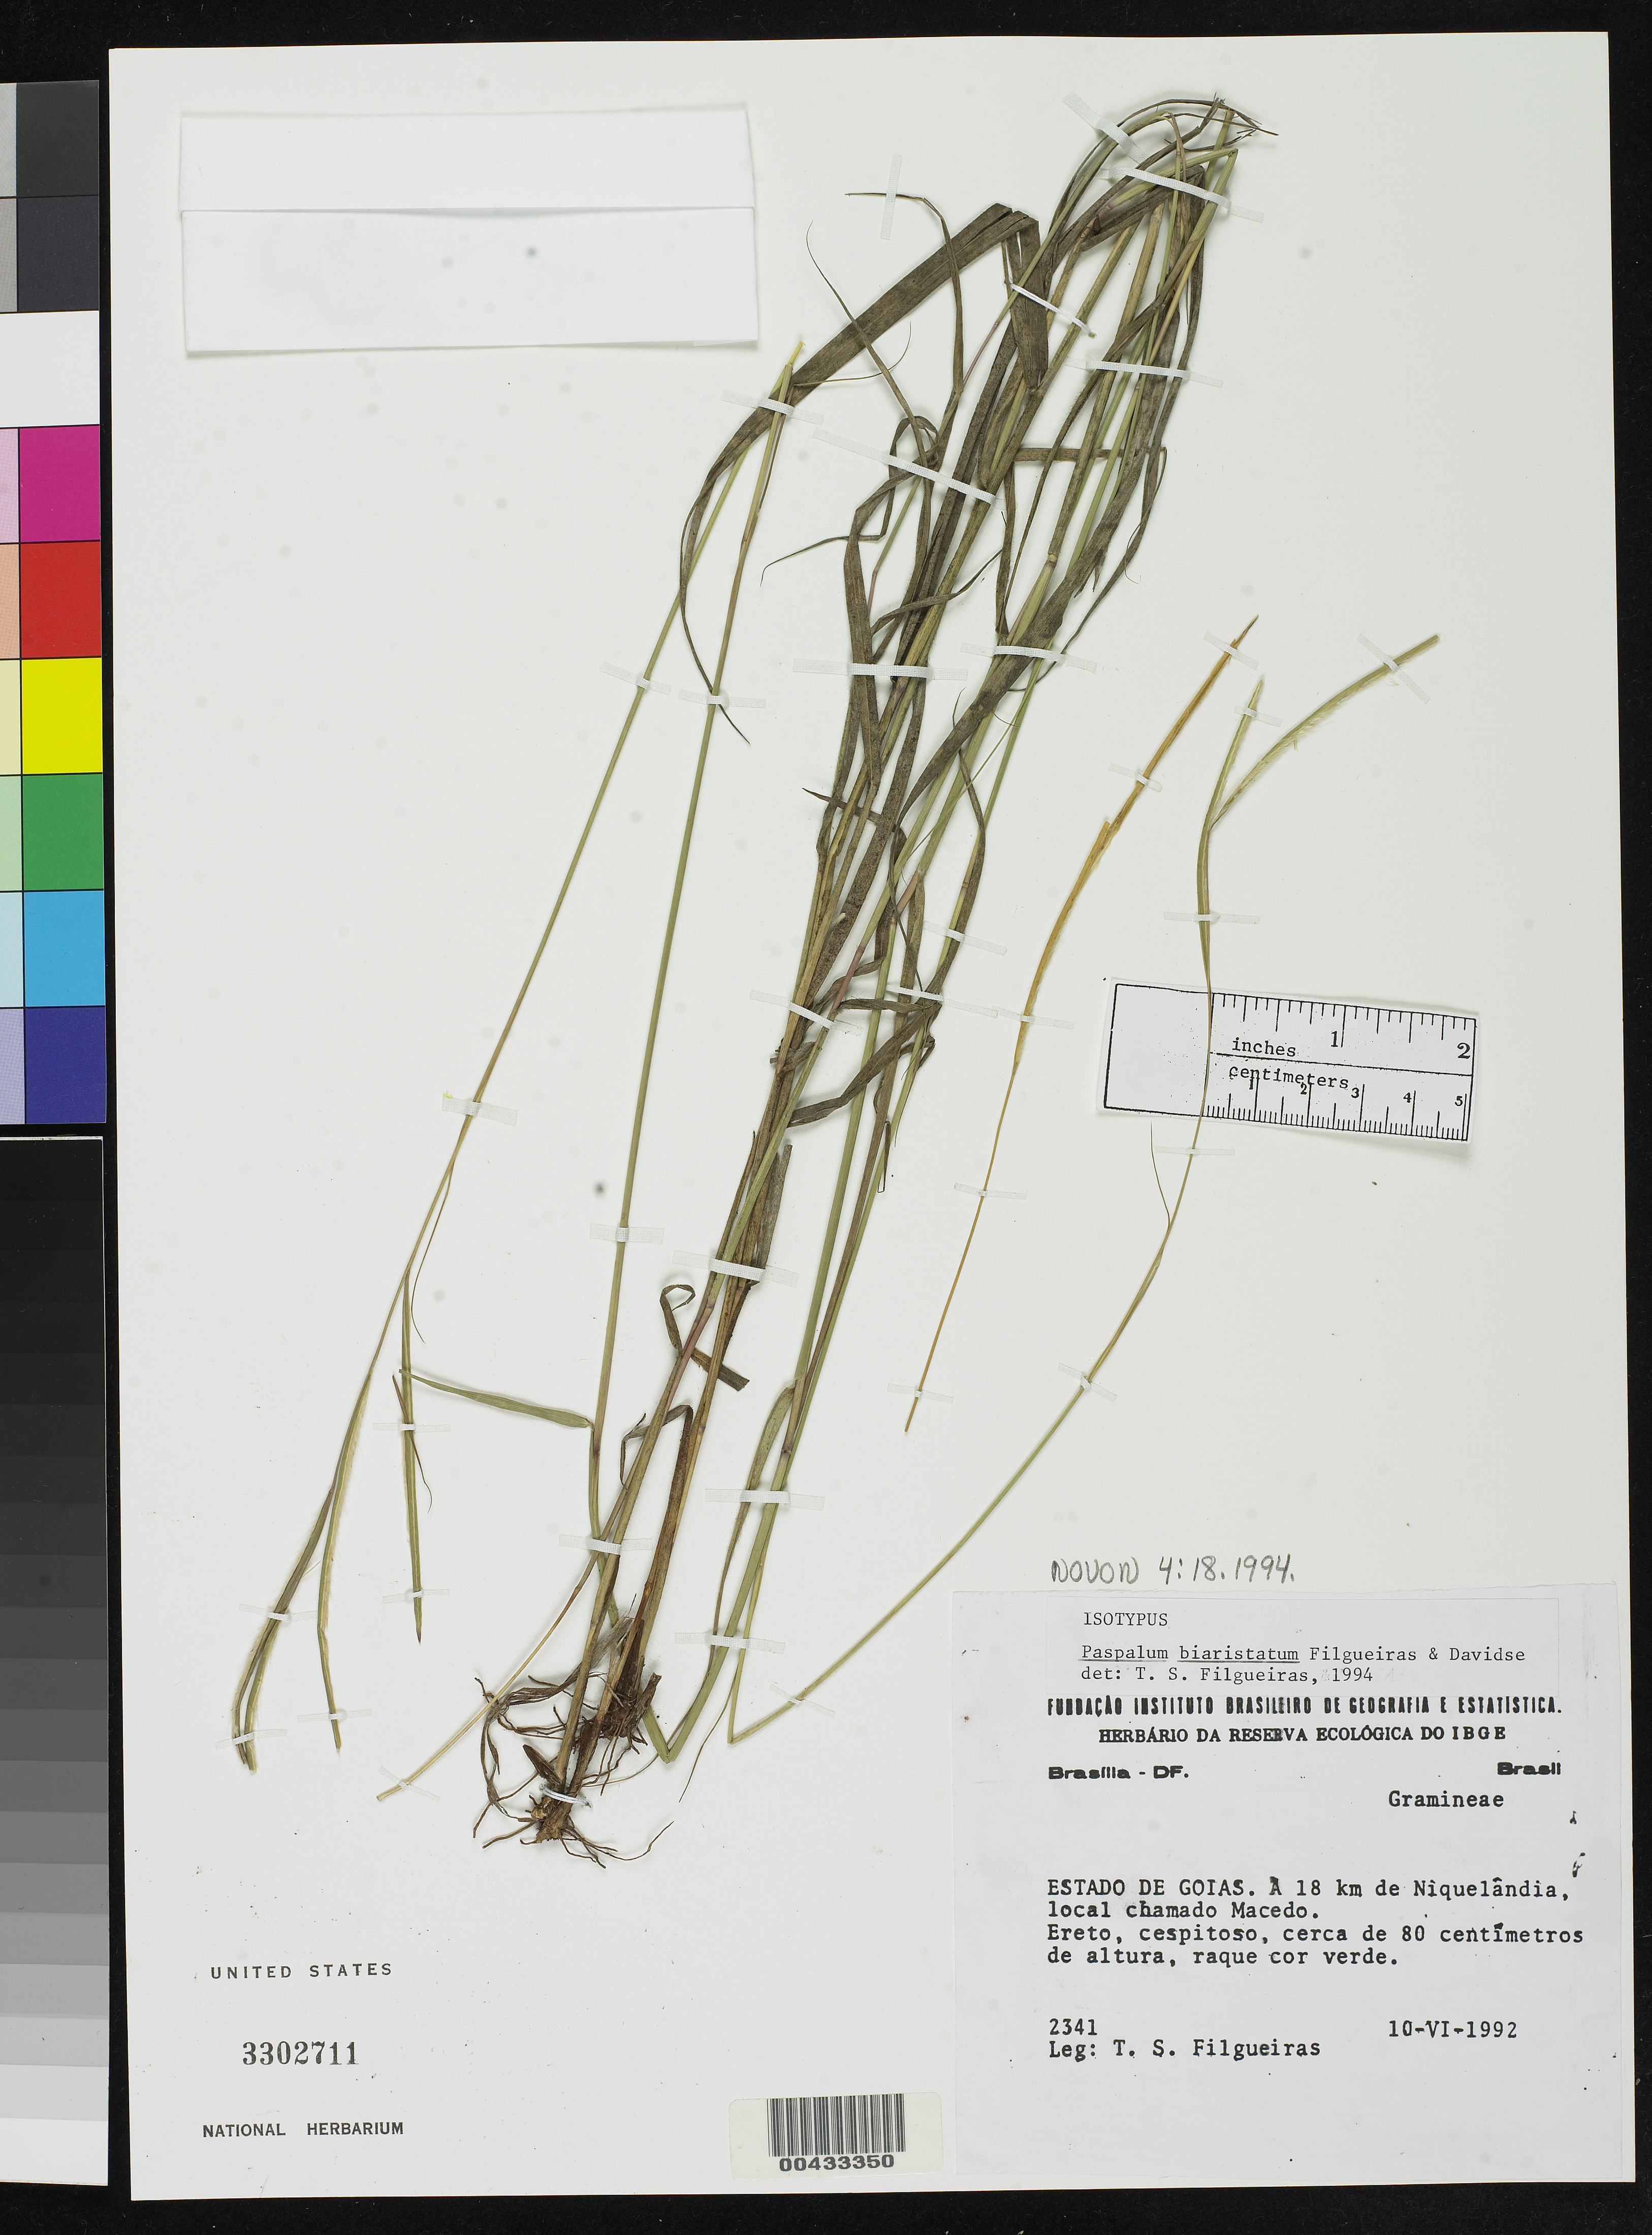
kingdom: Plantae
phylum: Tracheophyta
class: Liliopsida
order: Poales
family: Poaceae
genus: Paspalum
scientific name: Paspalum biaristatum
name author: Filg. & Davidse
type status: Isotype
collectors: T. S. Filgueiras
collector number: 2341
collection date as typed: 10 Jun 1992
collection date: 1992-06-10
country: Brazil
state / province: Goiás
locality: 18 km de Niquelandia, local chamado Macedo. [18 km from Niquelandia, place called Macedo.].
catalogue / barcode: US 3302711